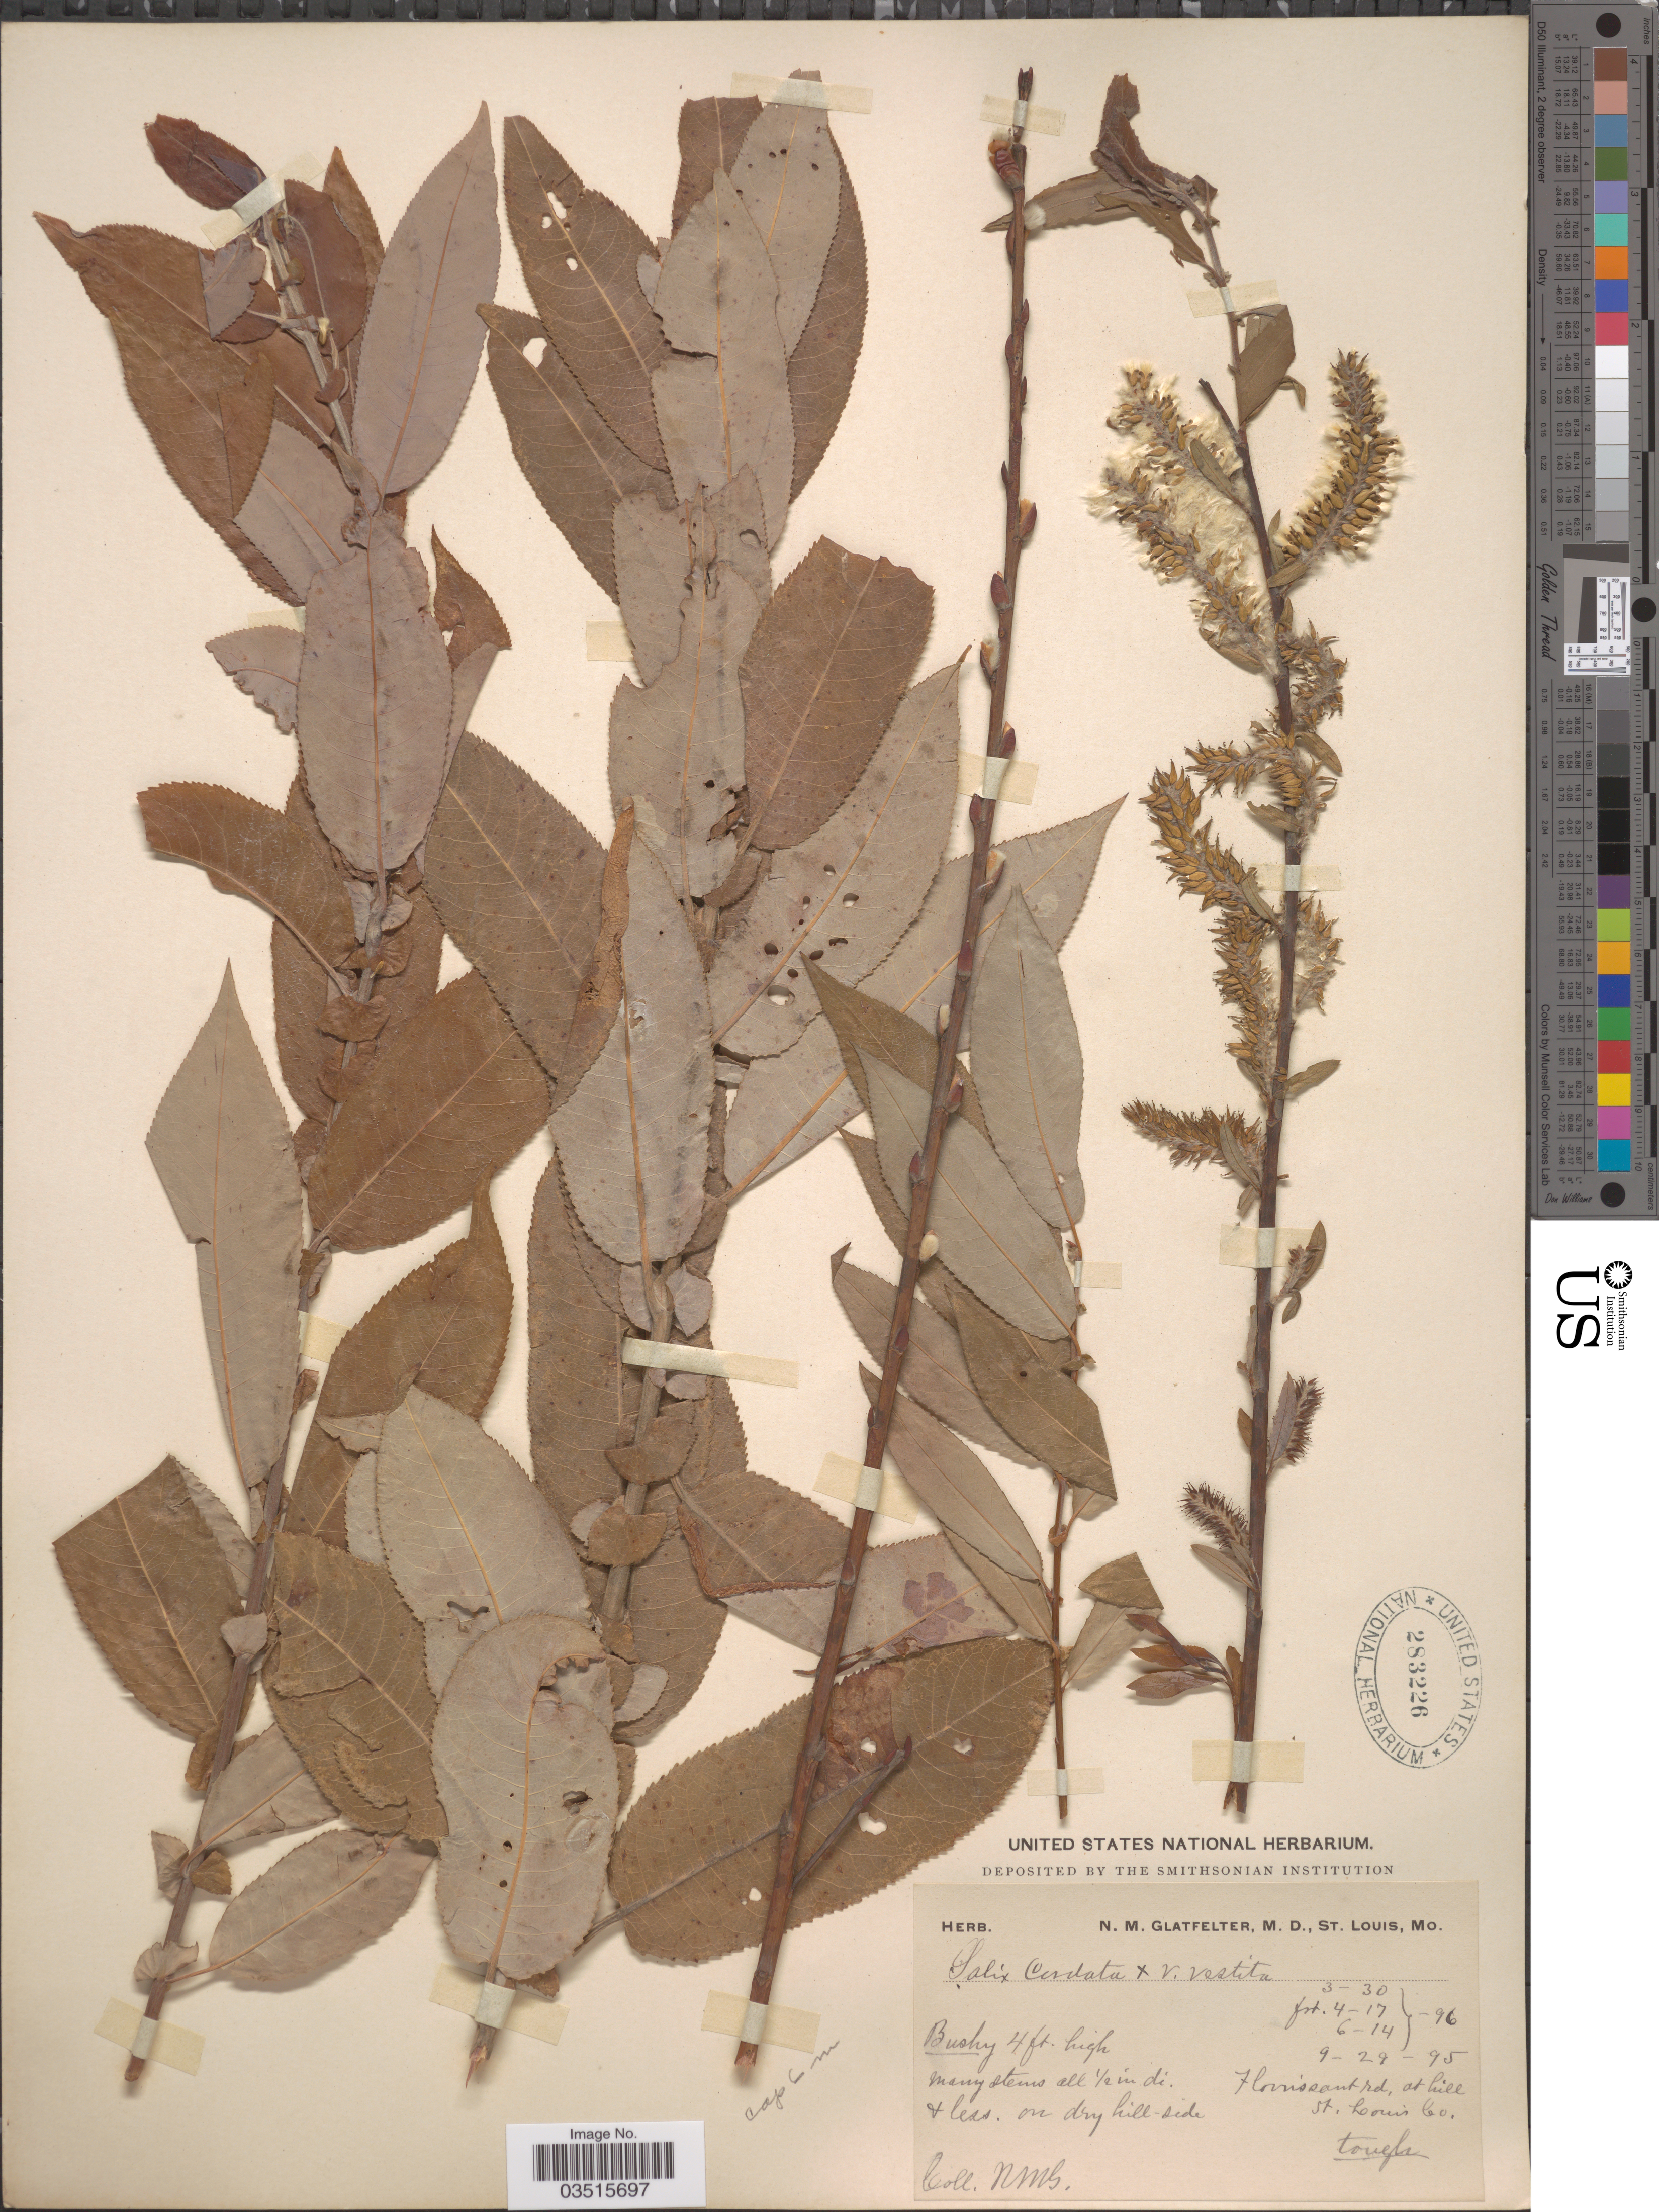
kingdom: Plantae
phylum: Tracheophyta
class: Magnoliopsida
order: Malpighiales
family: Salicaceae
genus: Salix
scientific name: Salix missouriensis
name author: Bebb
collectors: N. M. Glatfelter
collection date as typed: Transcribed d/m/y: 29/9/95 to 14/6/96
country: United States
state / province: Missouri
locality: Florissant rd, at hill. St. Louis Co.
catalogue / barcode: US 283226